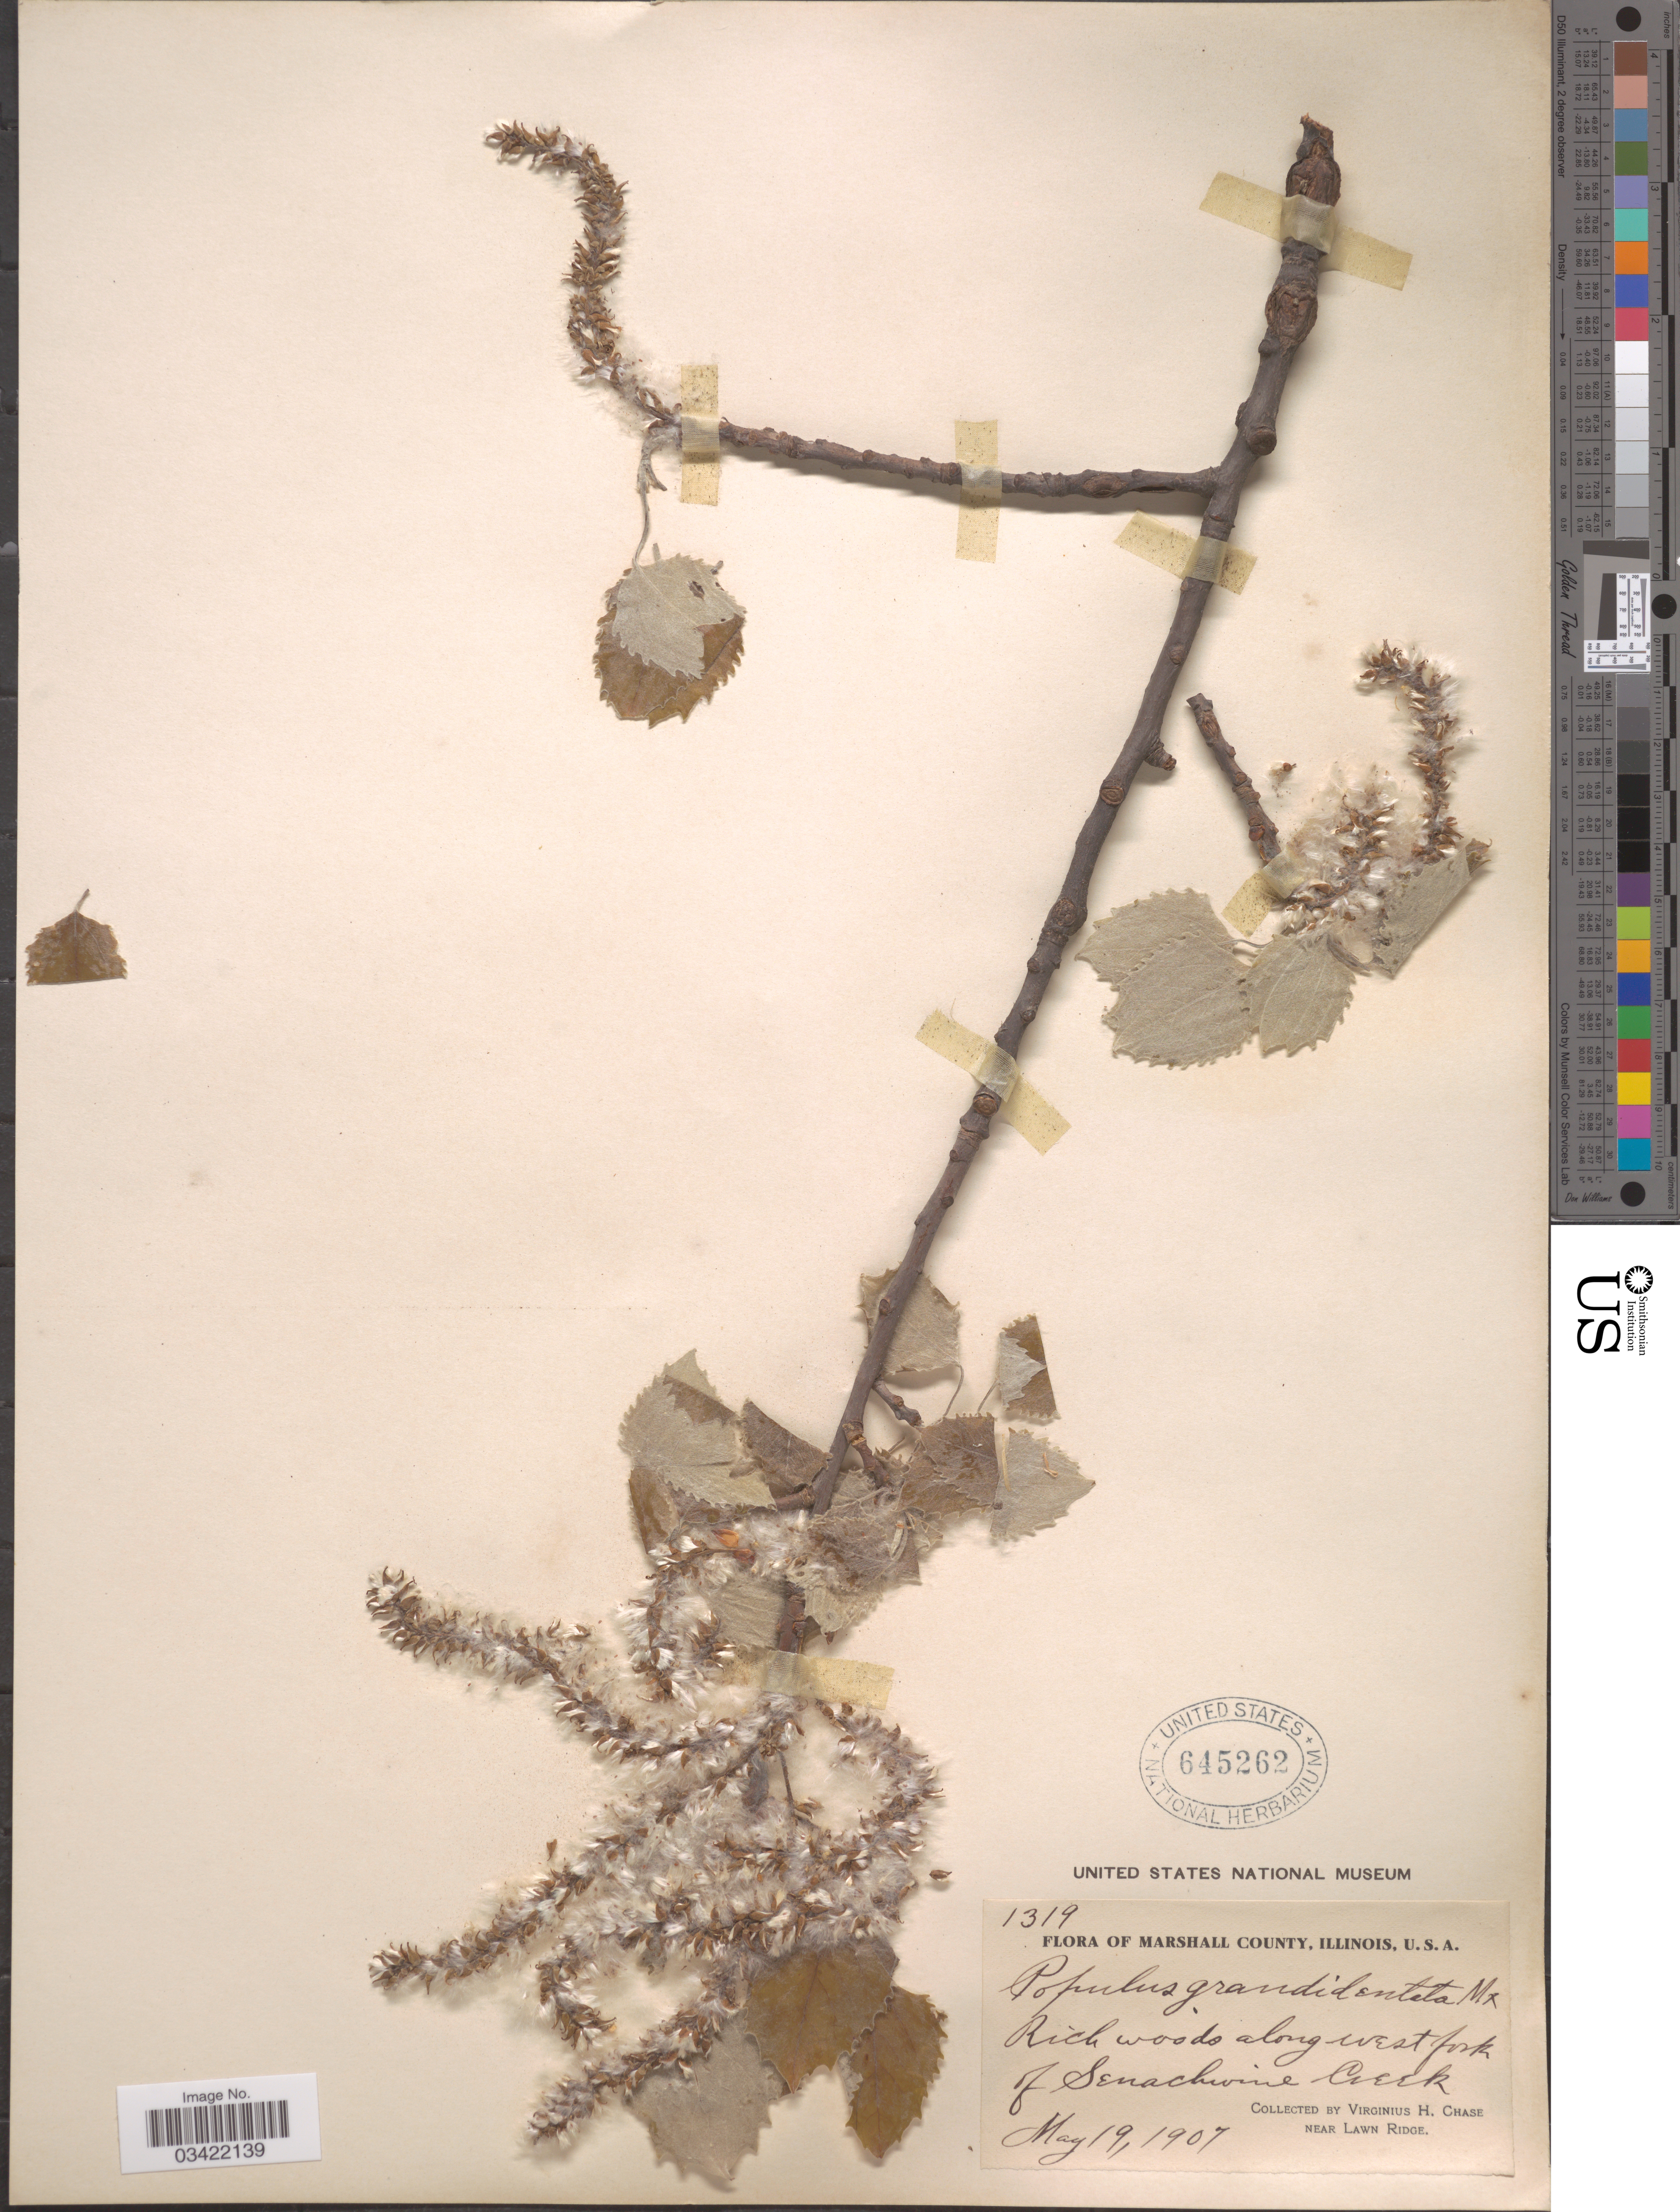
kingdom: Plantae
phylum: Tracheophyta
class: Magnoliopsida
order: Malpighiales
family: Salicaceae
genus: Populus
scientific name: Populus grandidentata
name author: Michx.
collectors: V. H. Chase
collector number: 1319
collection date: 1907-05-19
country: United States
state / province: Illinois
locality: Marshall County. Along west fork of Senachwine Creek. Near Lawn Ridge.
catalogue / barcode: US 645262